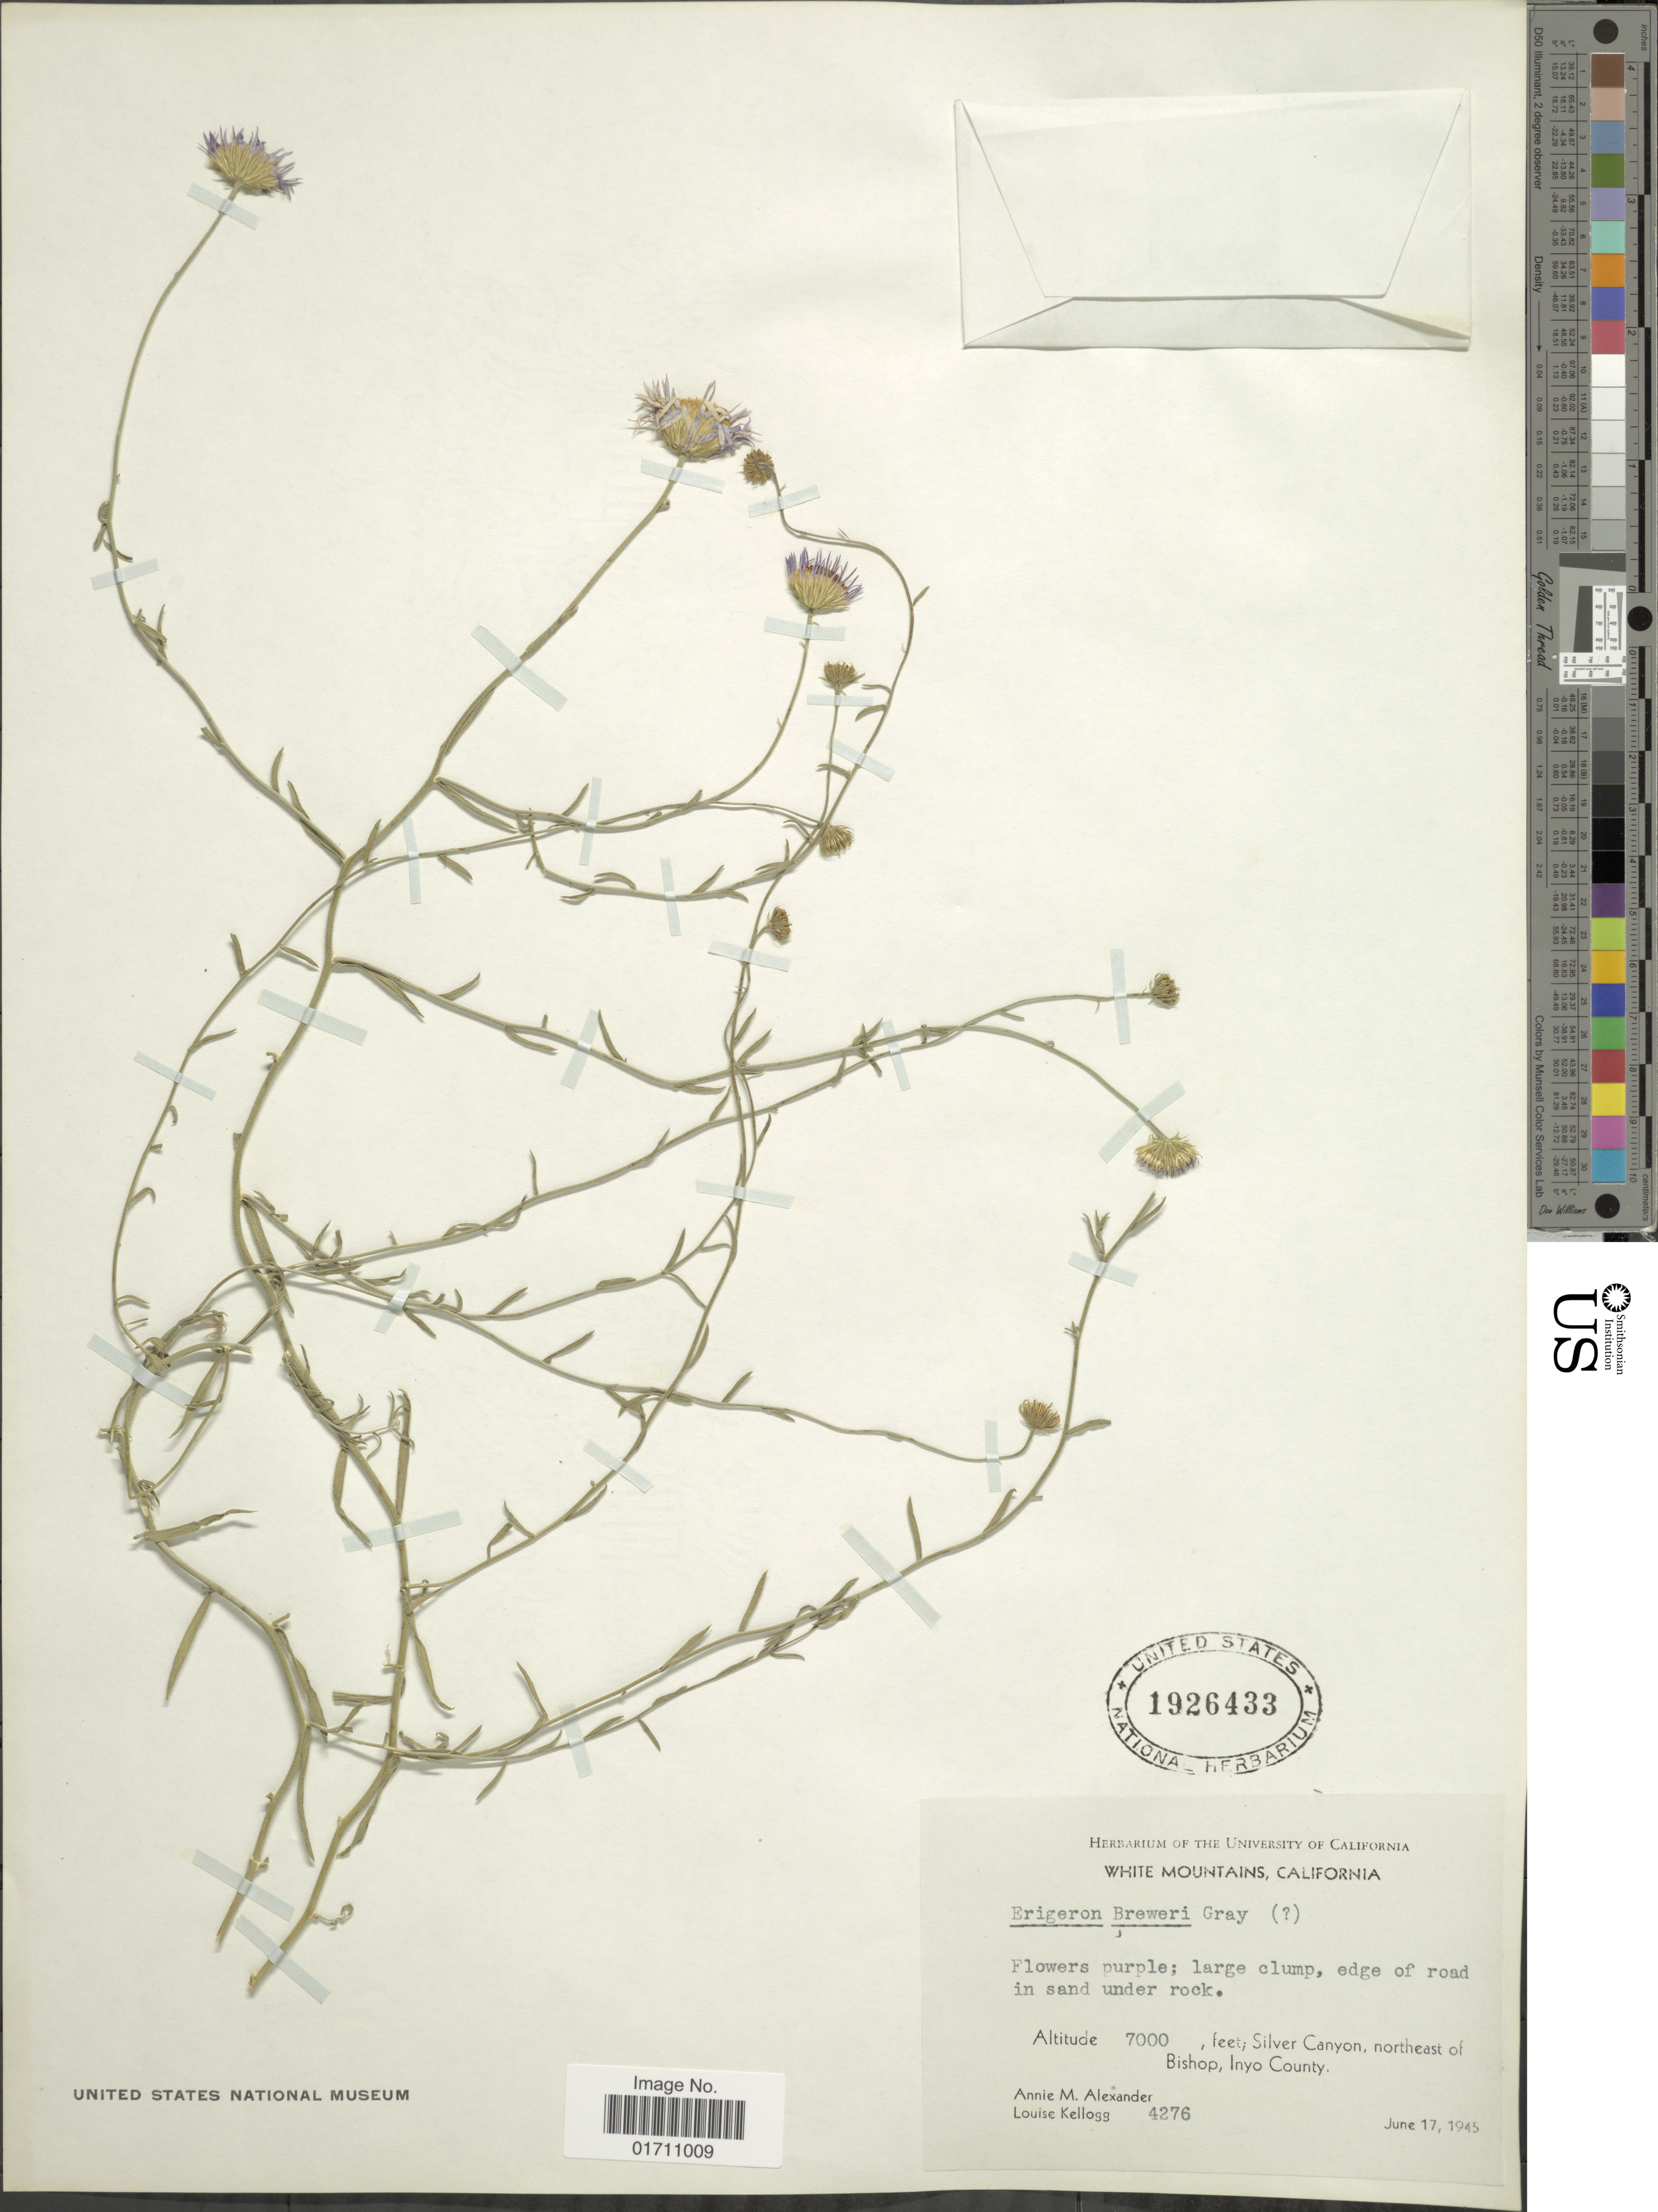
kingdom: Plantae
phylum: Tracheophyta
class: Magnoliopsida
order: Asterales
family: Asteraceae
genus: Erigeron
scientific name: Erigeron breweri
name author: A. Gray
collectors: A. M. Alexander & L. Kellogg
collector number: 4276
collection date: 1945-06-17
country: United States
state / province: California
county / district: Inyo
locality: White Mountains, edge of road in sand under rokc, Silver Canyon, northeast of Bishop, Inyo County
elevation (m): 2134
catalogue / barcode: US 1926433